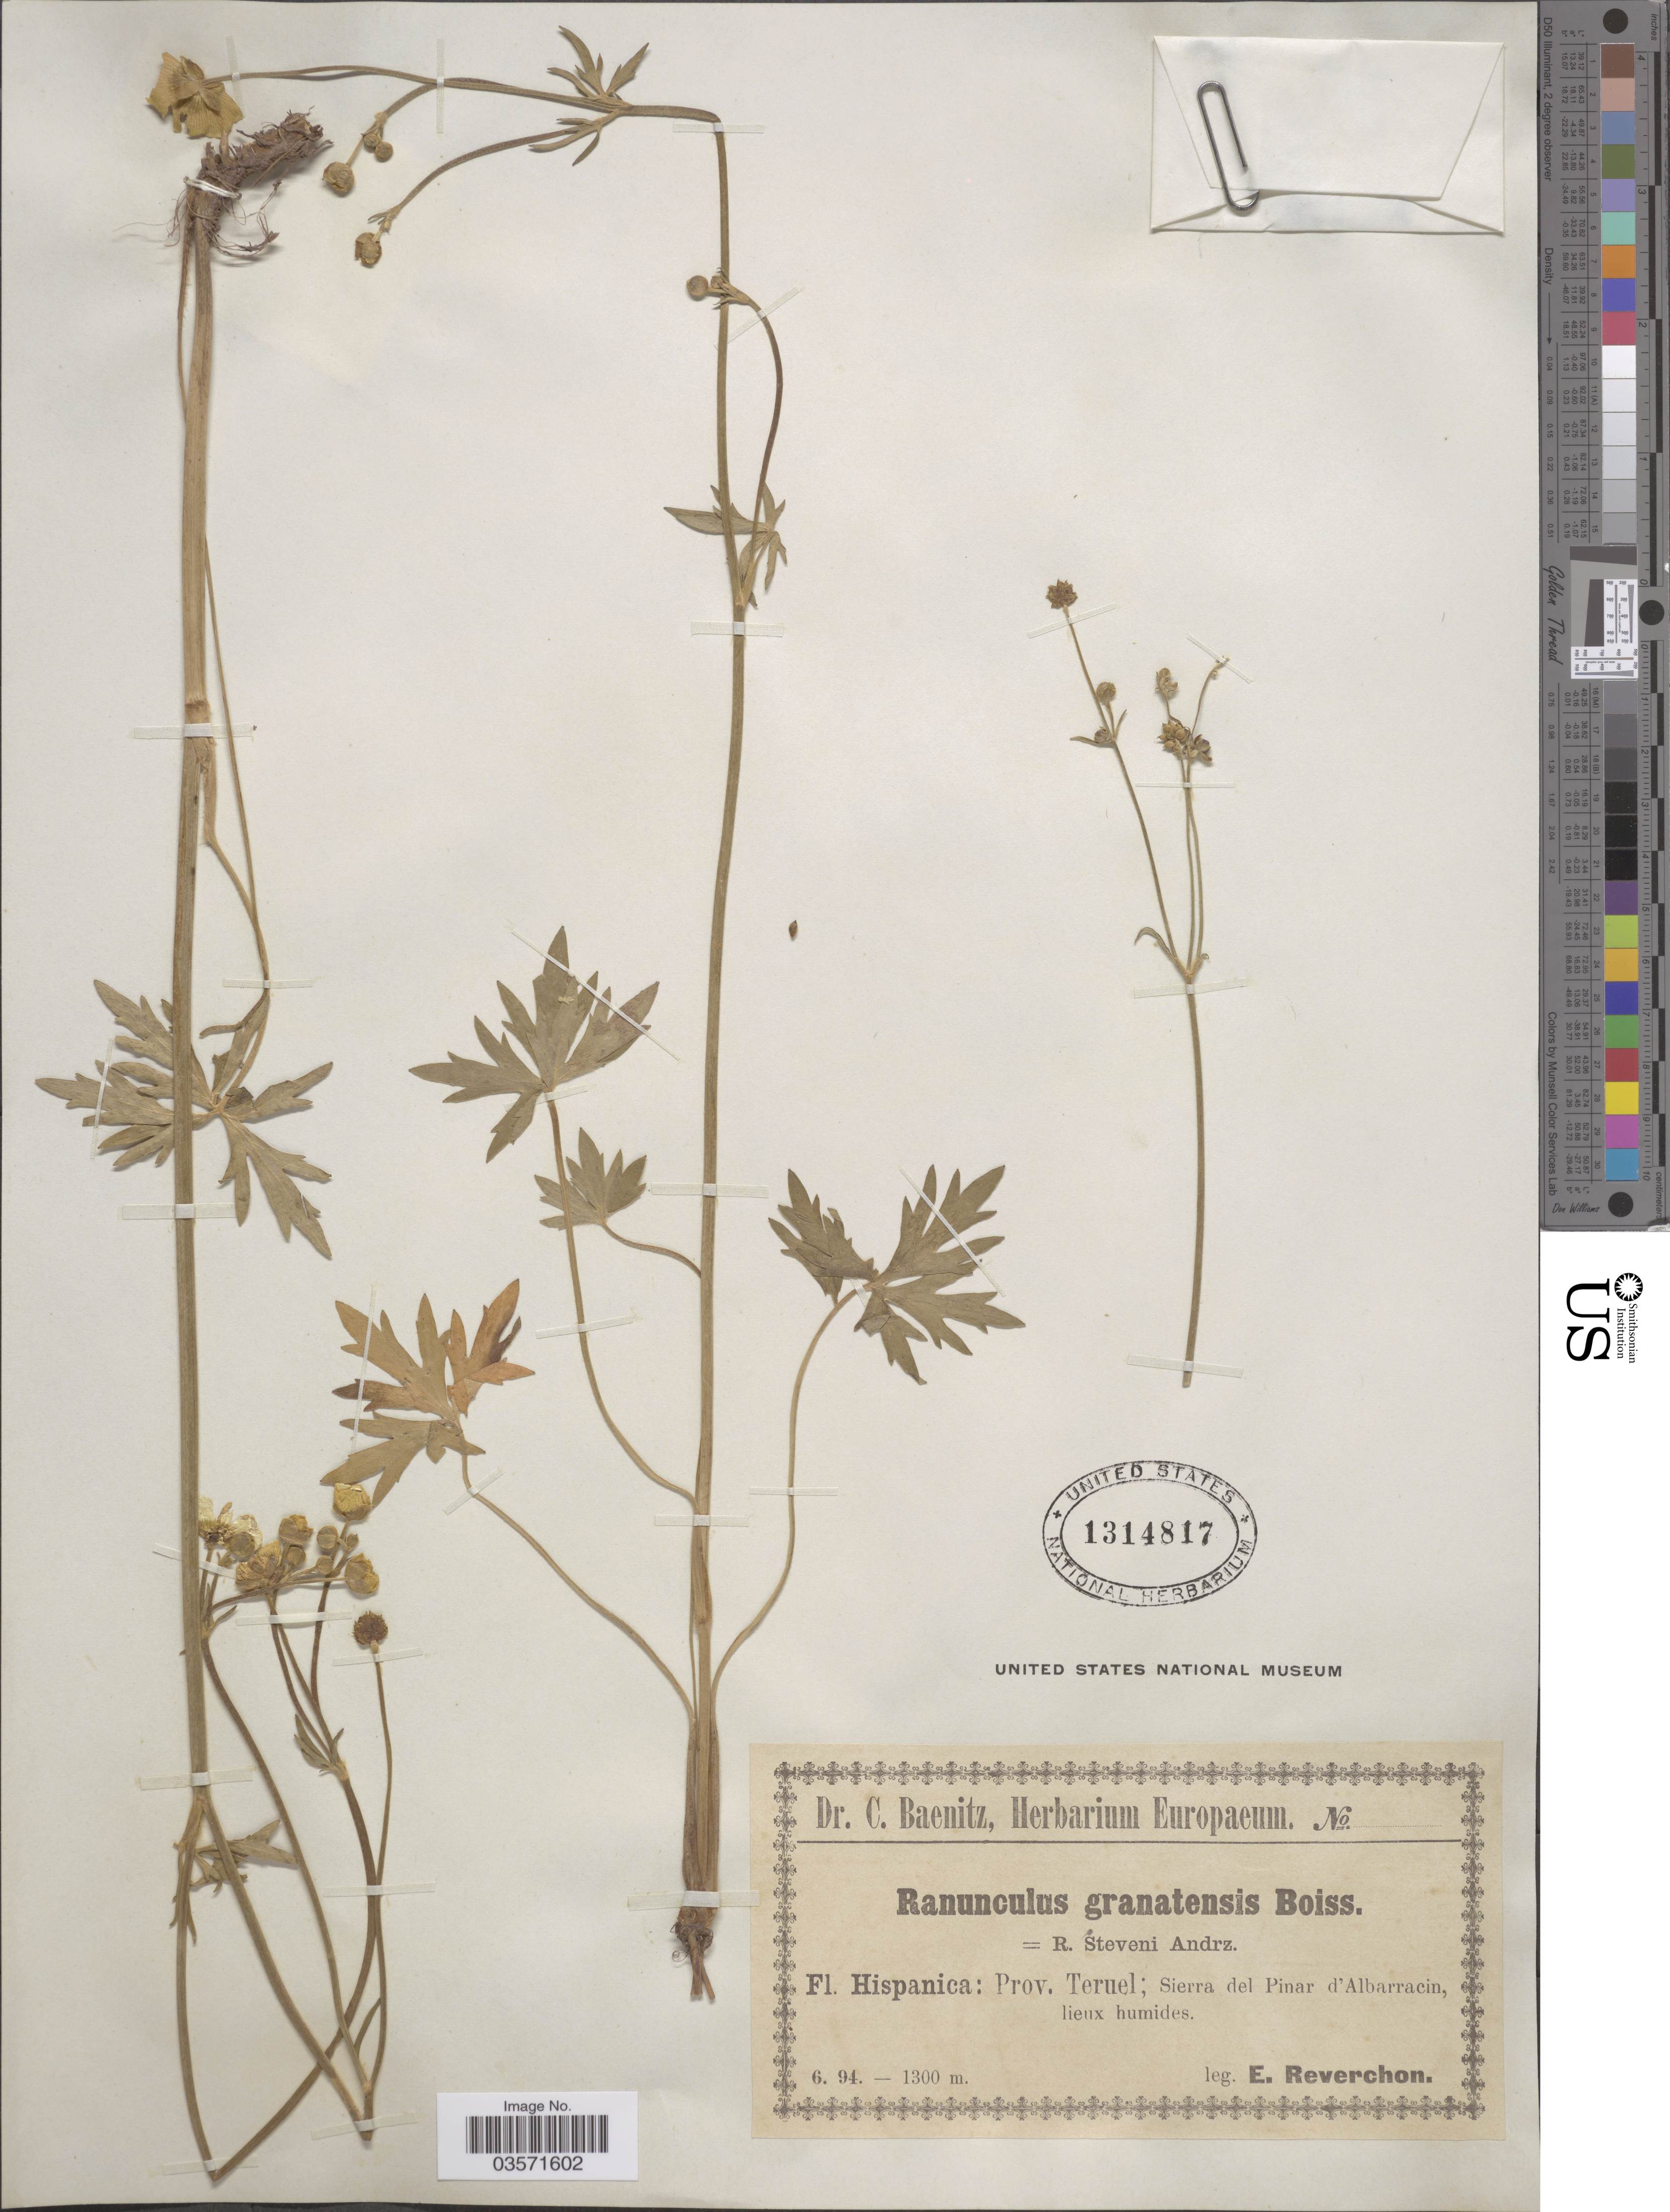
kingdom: Plantae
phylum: Tracheophyta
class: Magnoliopsida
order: Ranunculales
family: Ranunculaceae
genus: Ranunculus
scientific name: Ranunculus granatensis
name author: Boiss.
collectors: E. Reverchon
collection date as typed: Transcribed d/m/y: /6/94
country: Spain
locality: Hispanica: Prov. Teruel; Sierra del Pinar d'Albarracin, lieux humides.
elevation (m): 1300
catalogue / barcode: US 1314817